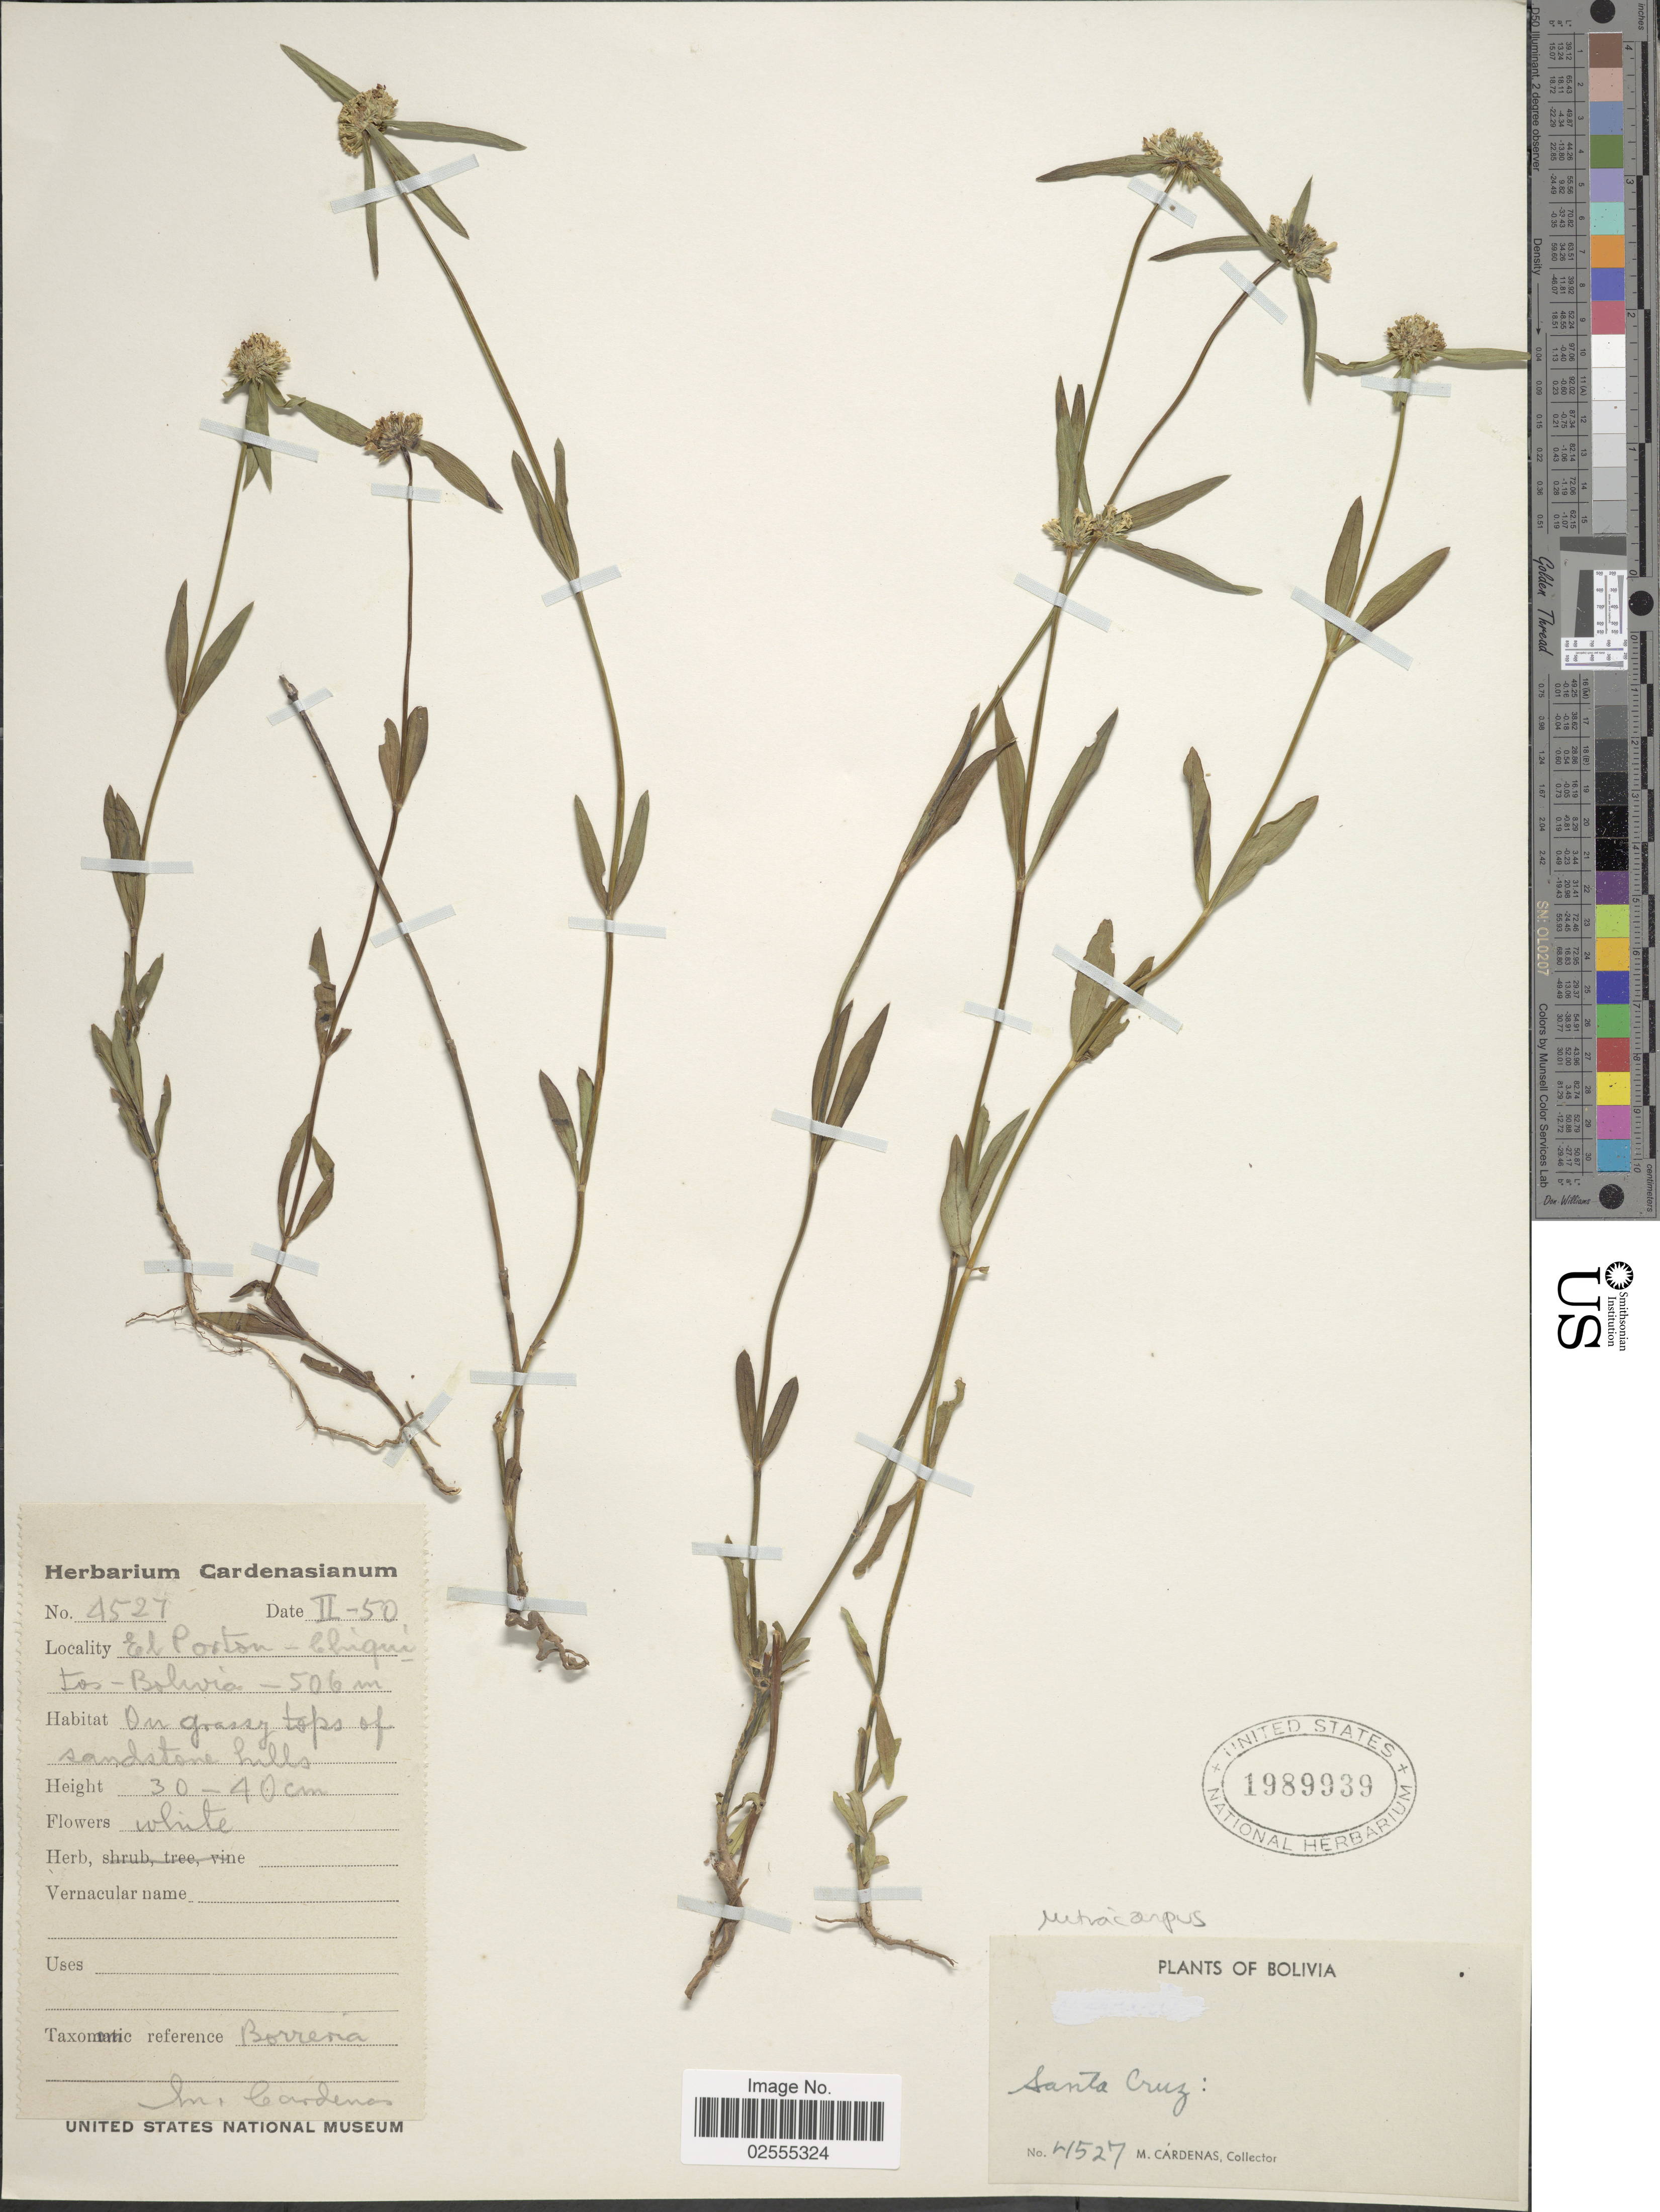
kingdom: Plantae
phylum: Tracheophyta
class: Magnoliopsida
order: Gentianales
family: Rubiaceae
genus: Mitracarpus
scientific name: Mitracarpus sp.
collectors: M. Cárdenas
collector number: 4527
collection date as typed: Transcribed d/m/y: /2/50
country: Bolivia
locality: El Porton, Chiquitos. On grassy tops of sandstone hills.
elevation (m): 506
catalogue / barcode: US 1989939